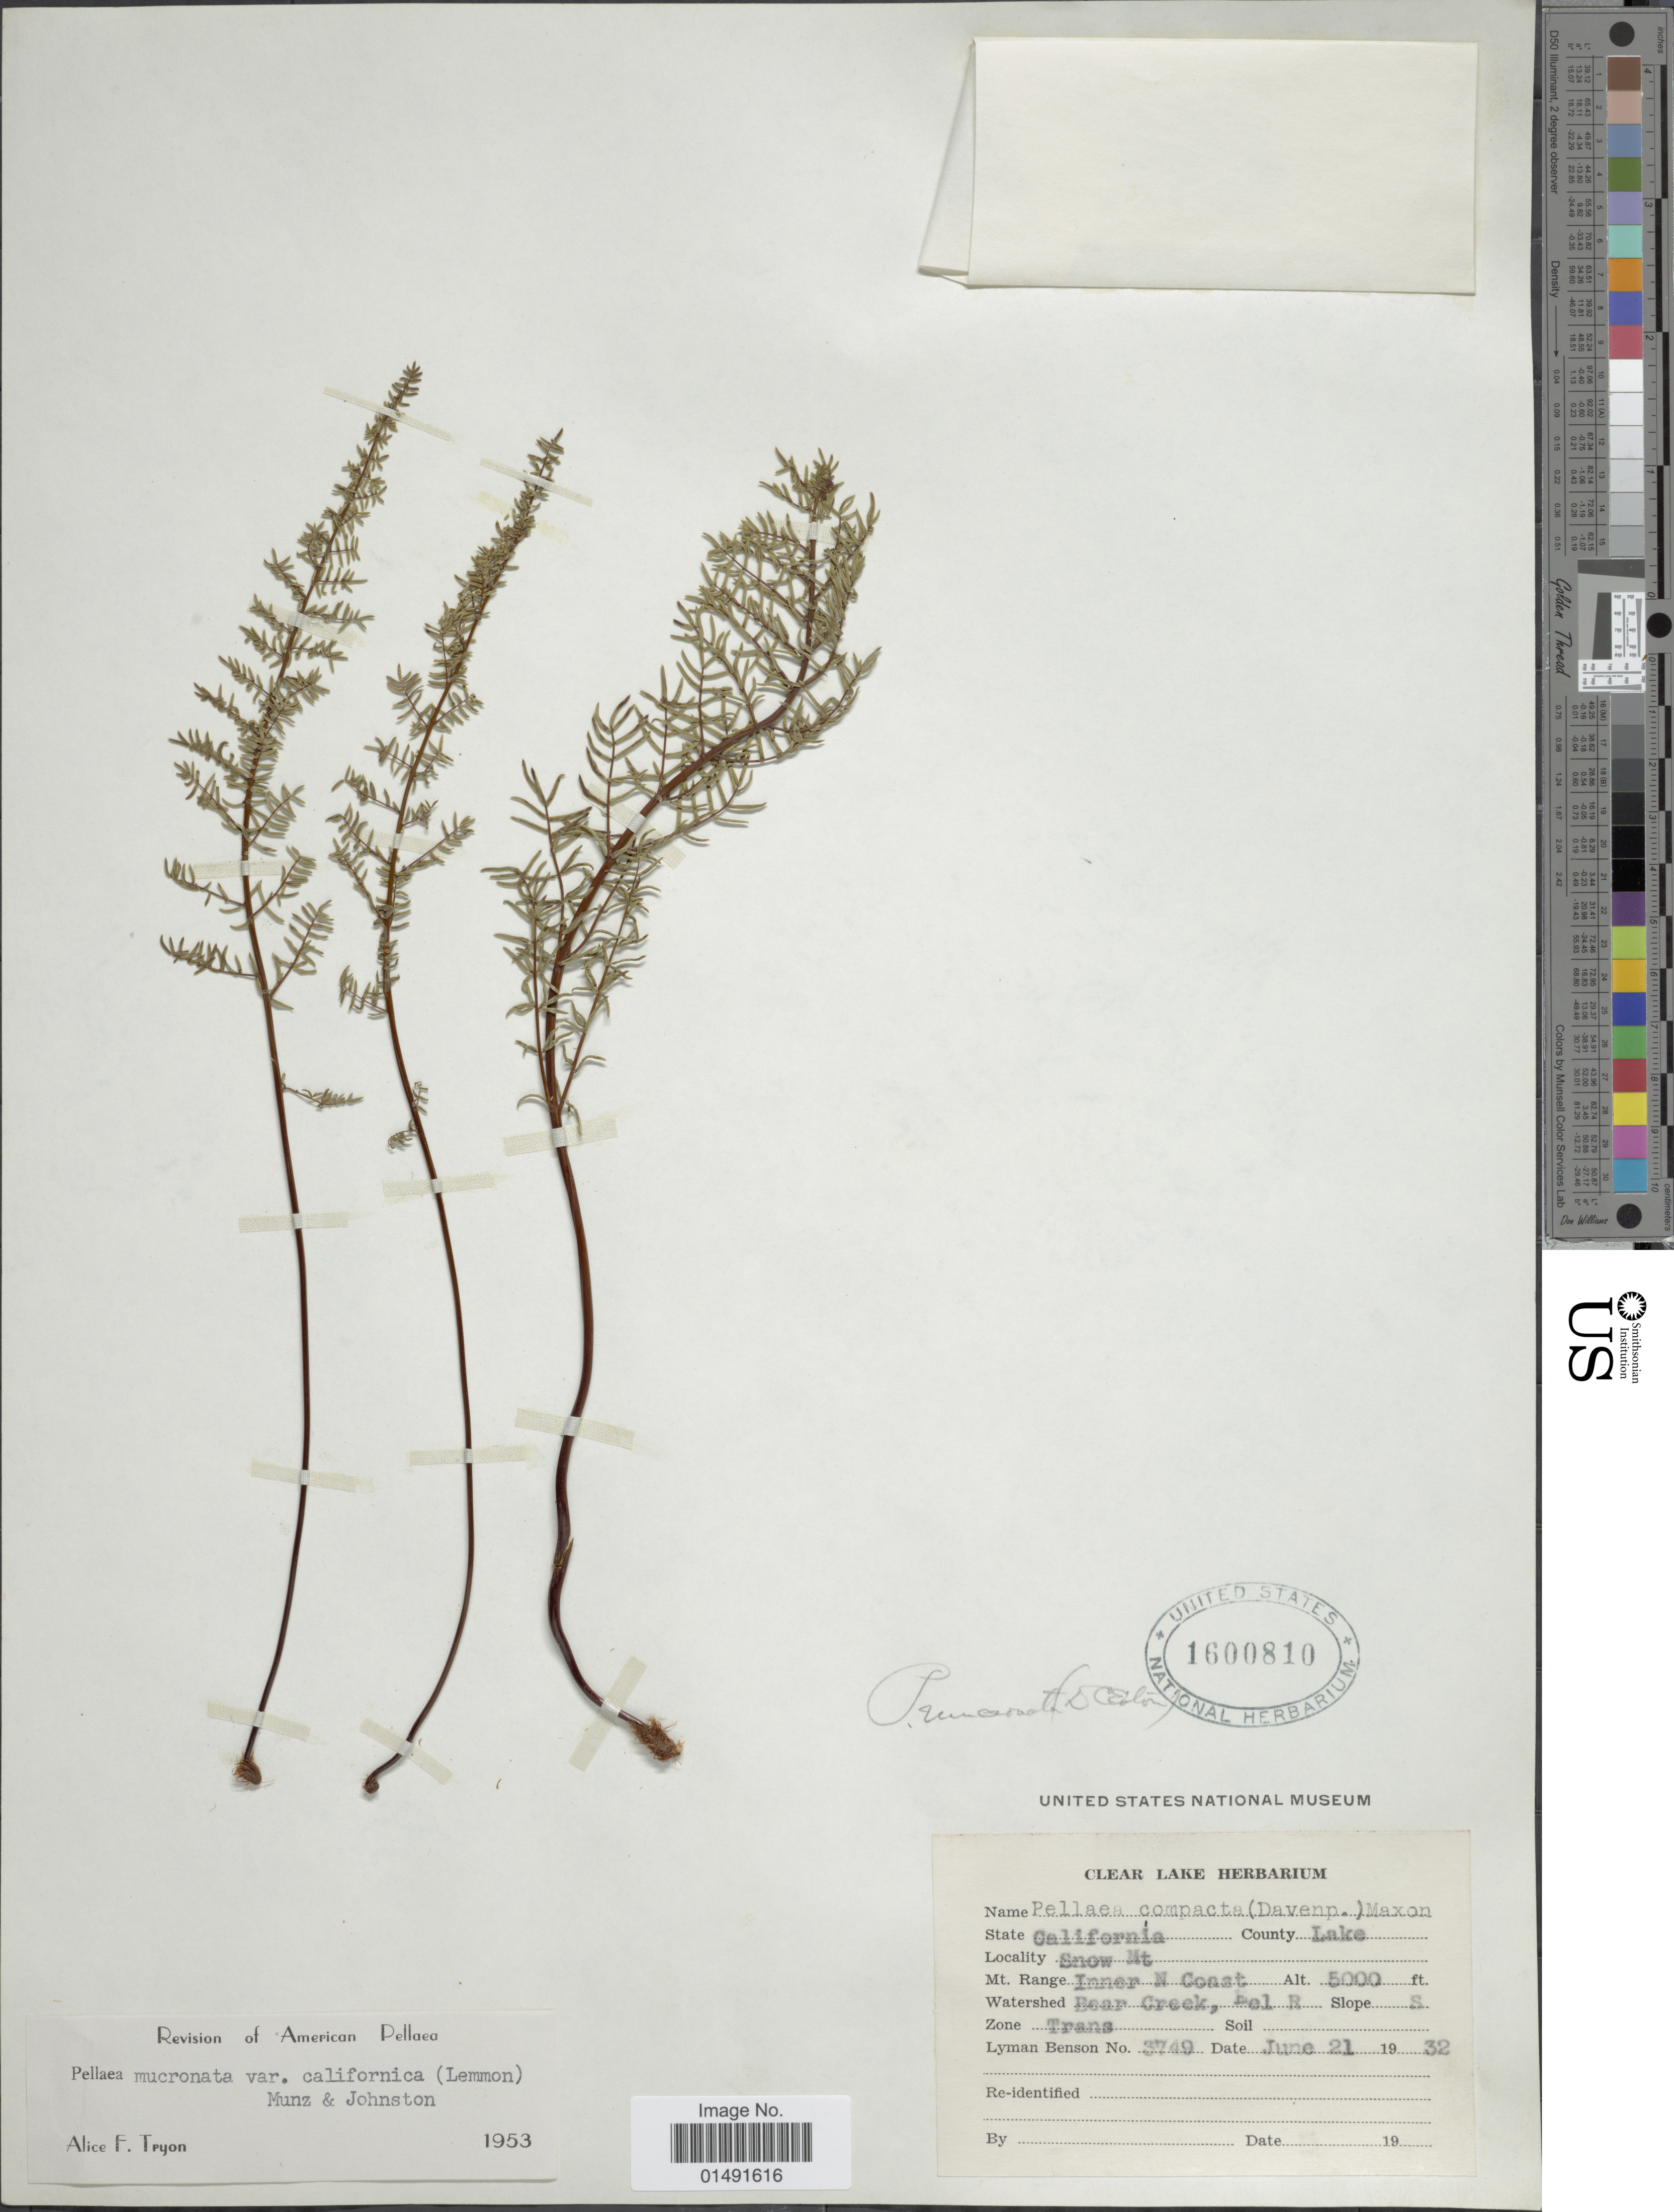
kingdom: Plantae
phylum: Tracheophyta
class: Polypodiopsida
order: Polypodiales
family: Pteridaceae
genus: Pellaea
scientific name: Pellaea mucronata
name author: (D.C. Eaton) D.C. Eaton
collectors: L. D. Benson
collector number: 3749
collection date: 1932-06-21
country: United States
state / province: California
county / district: Lake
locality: County Lake, Snow Mt, Mt Range Inner N Coast, Bear Creek, Kel R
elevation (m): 1524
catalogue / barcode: US 1600810